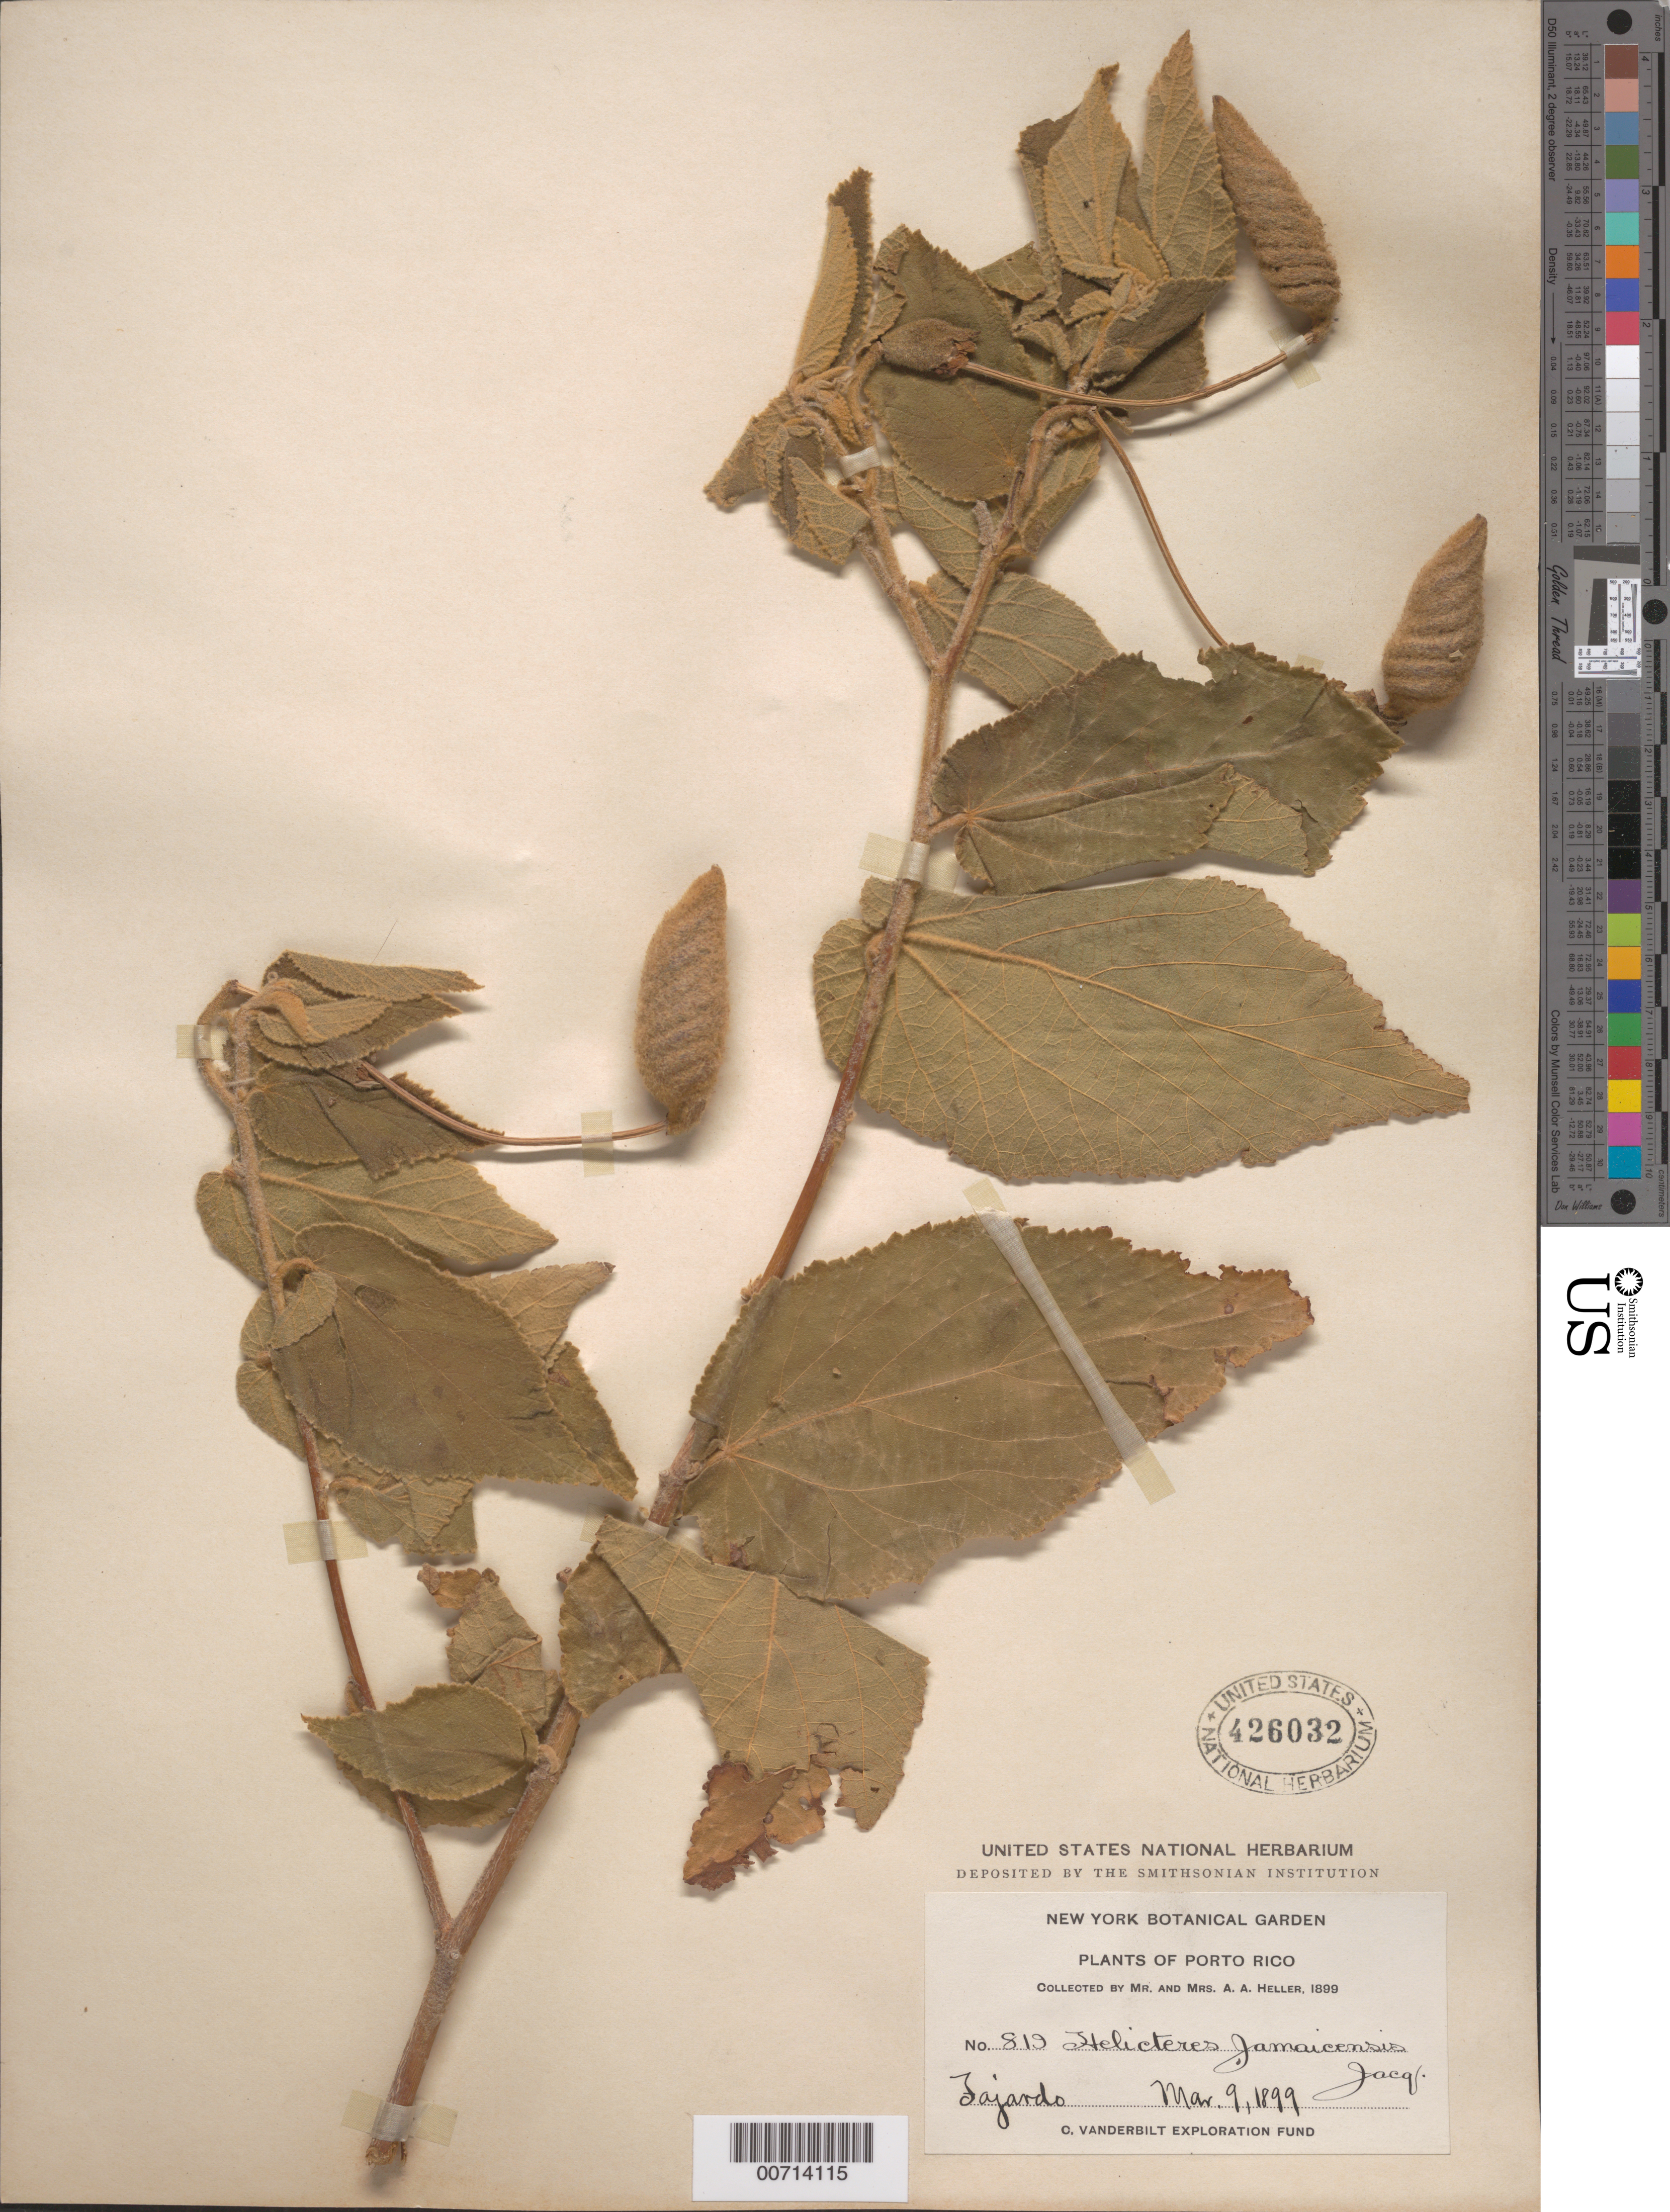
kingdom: Plantae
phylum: Tracheophyta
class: Magnoliopsida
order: Malvales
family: Malvaceae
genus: Helicteres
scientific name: Helicteres jamaicensis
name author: Jacq.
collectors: A. A. Heller & E. G. Heller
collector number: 819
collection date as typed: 09 Mar 1899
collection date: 1899-03-09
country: Puerto Rico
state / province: Fajardo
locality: Fajardo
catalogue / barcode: US 426032